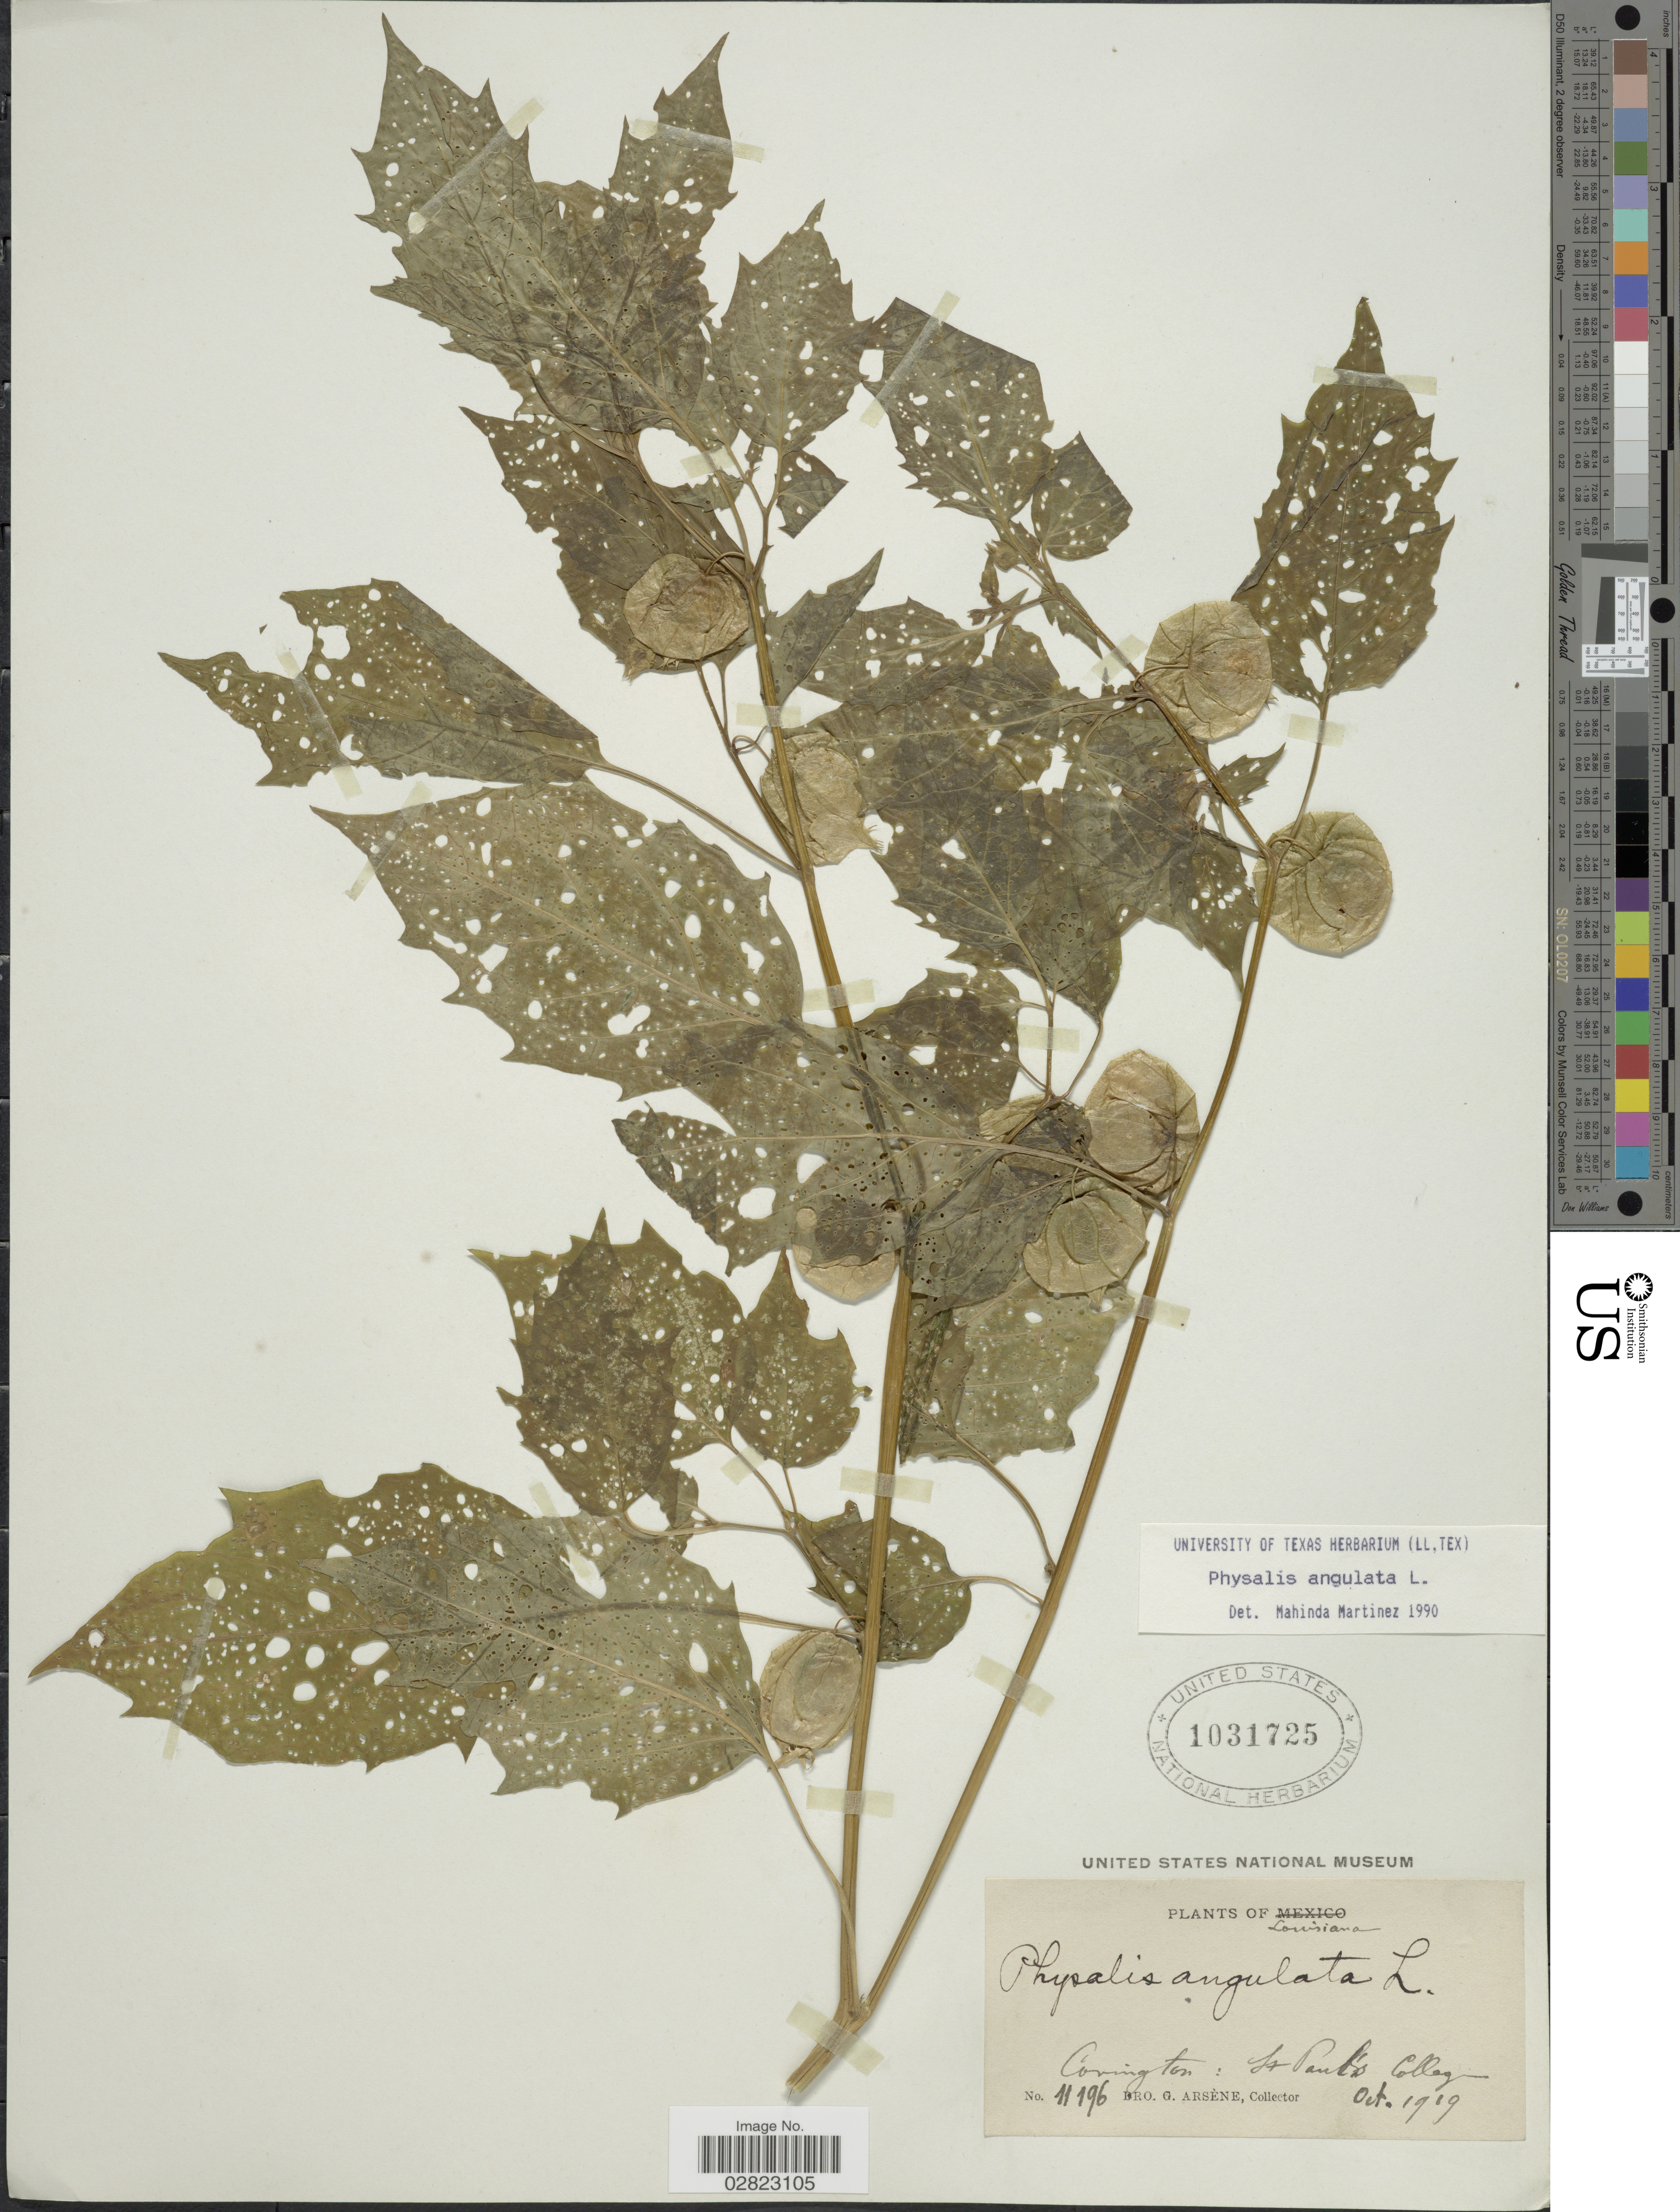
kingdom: Plantae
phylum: Tracheophyta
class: Magnoliopsida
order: Solanales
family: Solanaceae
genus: Physalis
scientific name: Physalis angulata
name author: L.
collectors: Bro. G. Arsène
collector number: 11196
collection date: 1919-10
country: United States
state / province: Louisiana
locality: Covington: St Paul's College.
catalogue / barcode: US 1031725